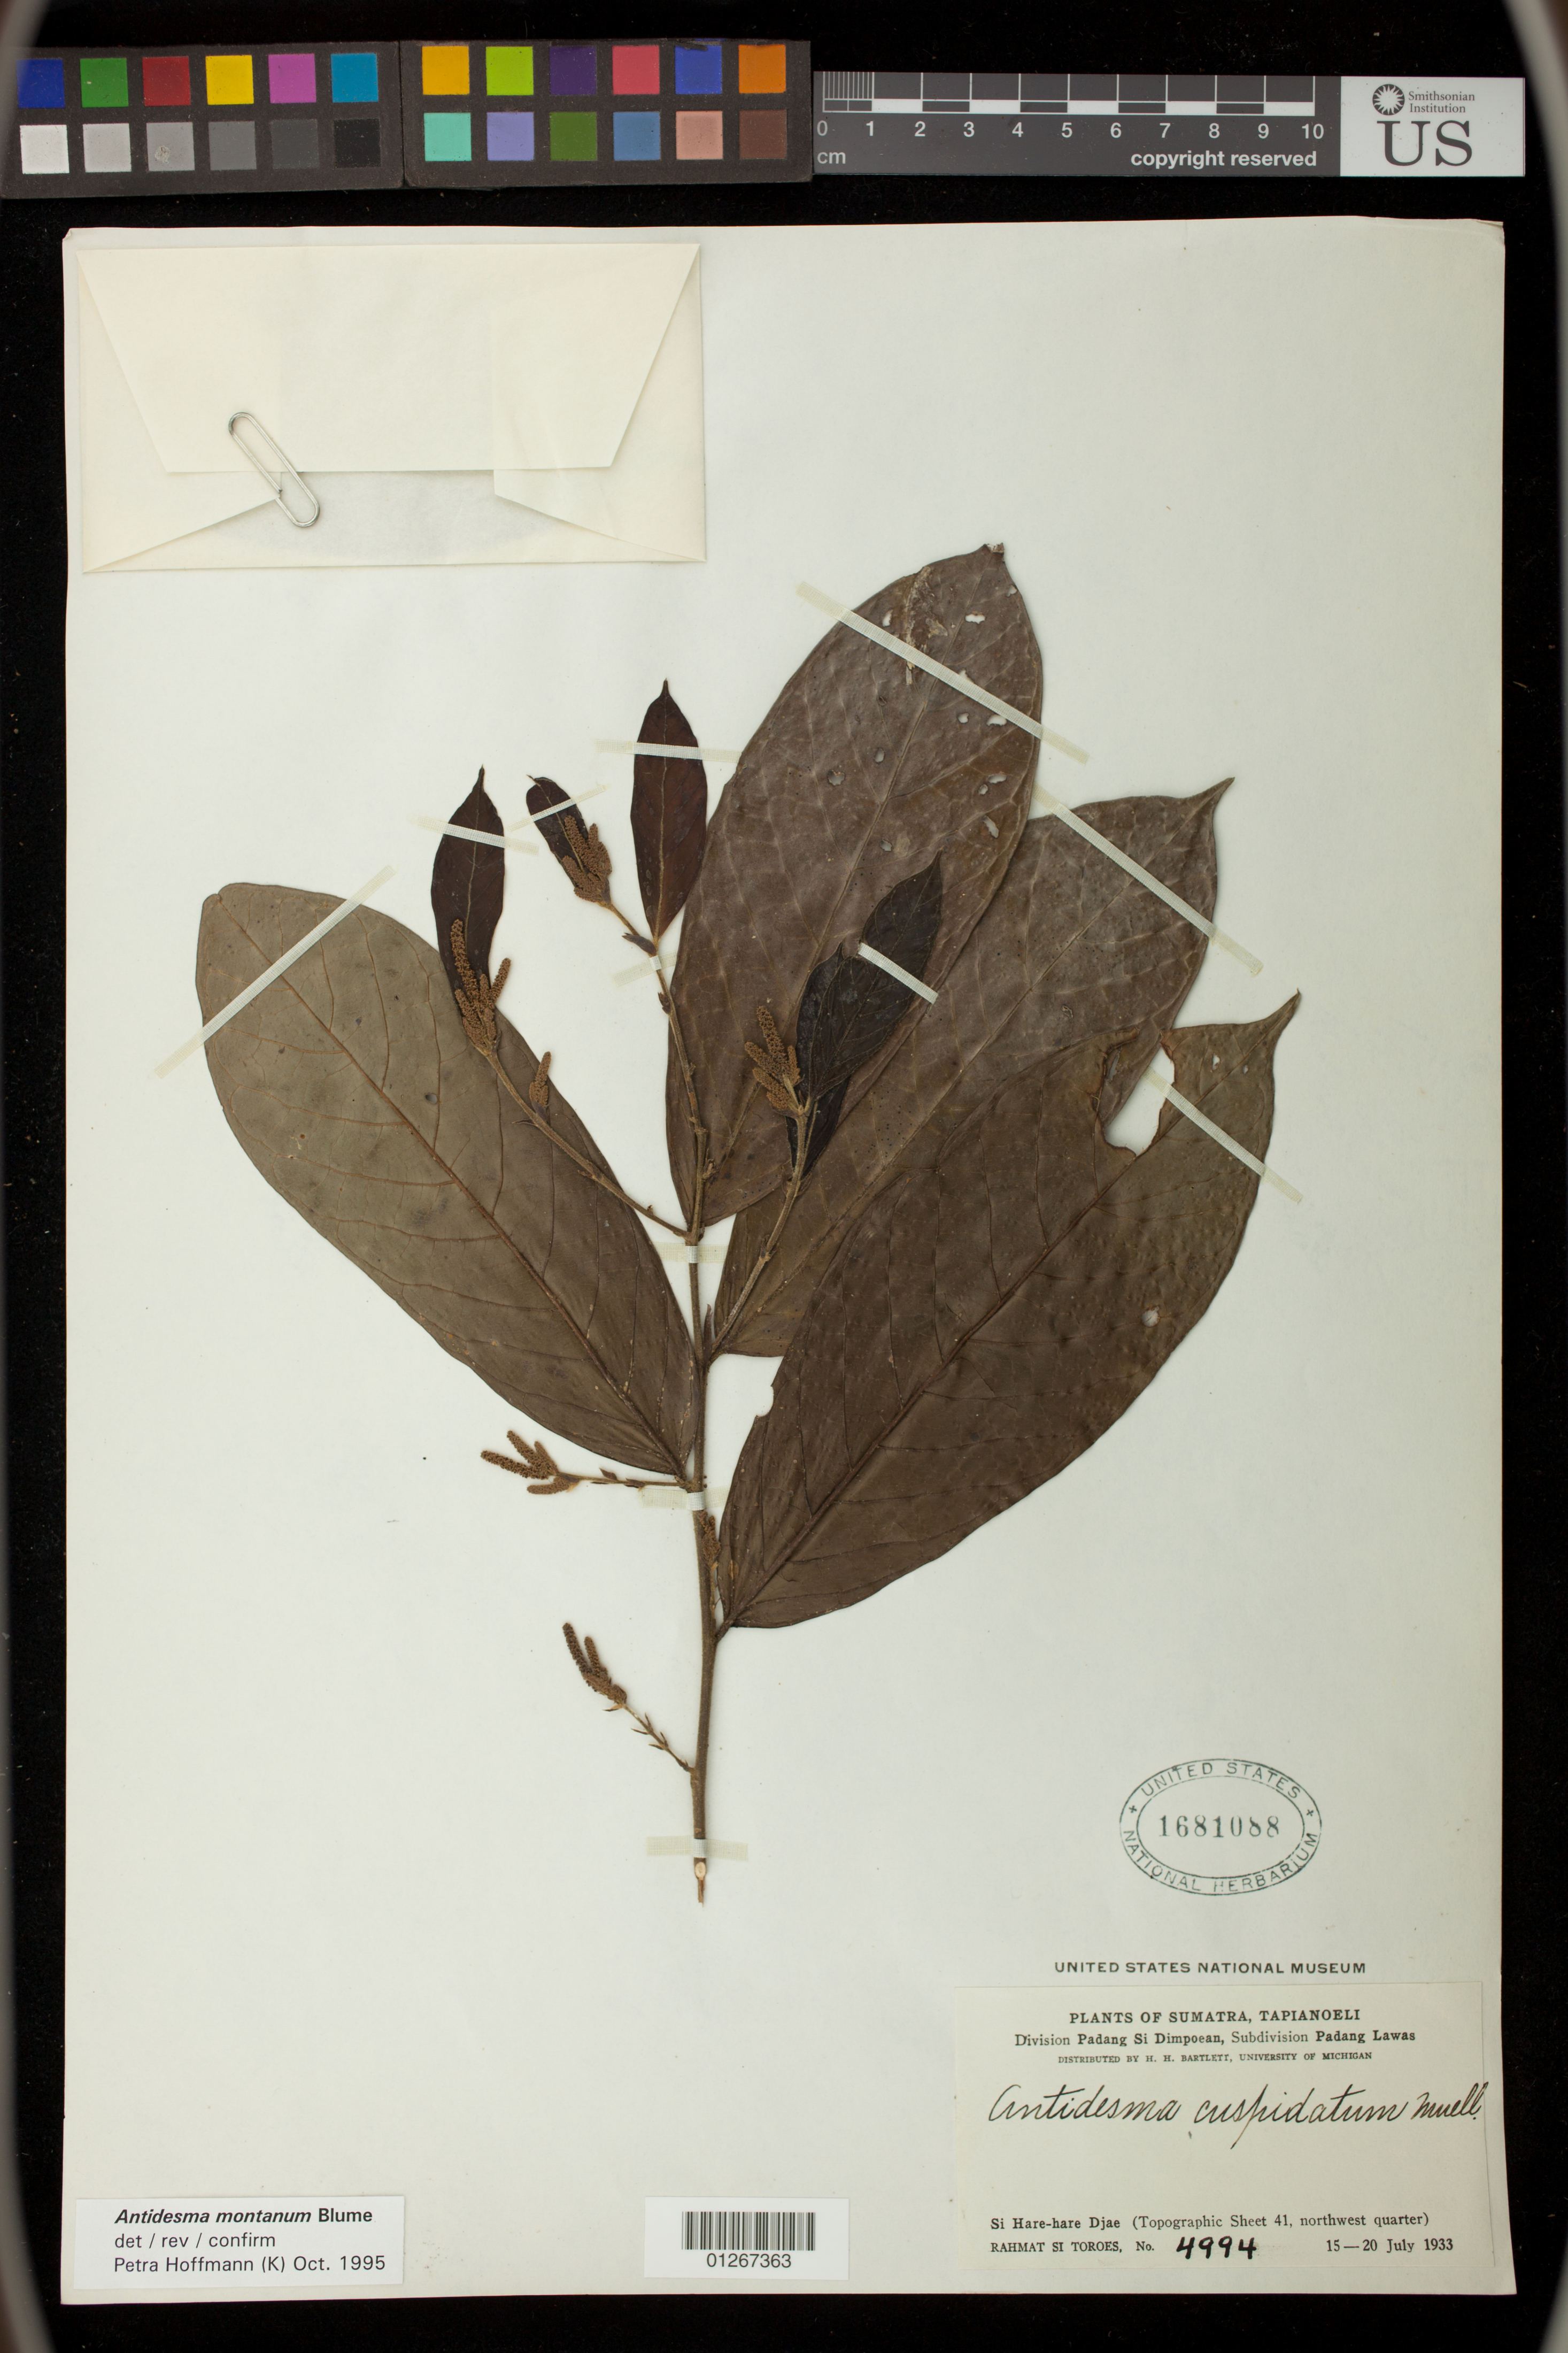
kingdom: Plantae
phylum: Tracheophyta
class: Magnoliopsida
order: Malpighiales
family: Phyllanthaceae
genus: Antidesma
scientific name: Antidesma montanum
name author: Blume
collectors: Rahmat Si Boeea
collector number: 4994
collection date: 1933-07-15/1933-07-20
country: Indonesia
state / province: Sumatra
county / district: Sumatera Utara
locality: Sumatra, Tapianoeli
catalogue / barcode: US 1681088